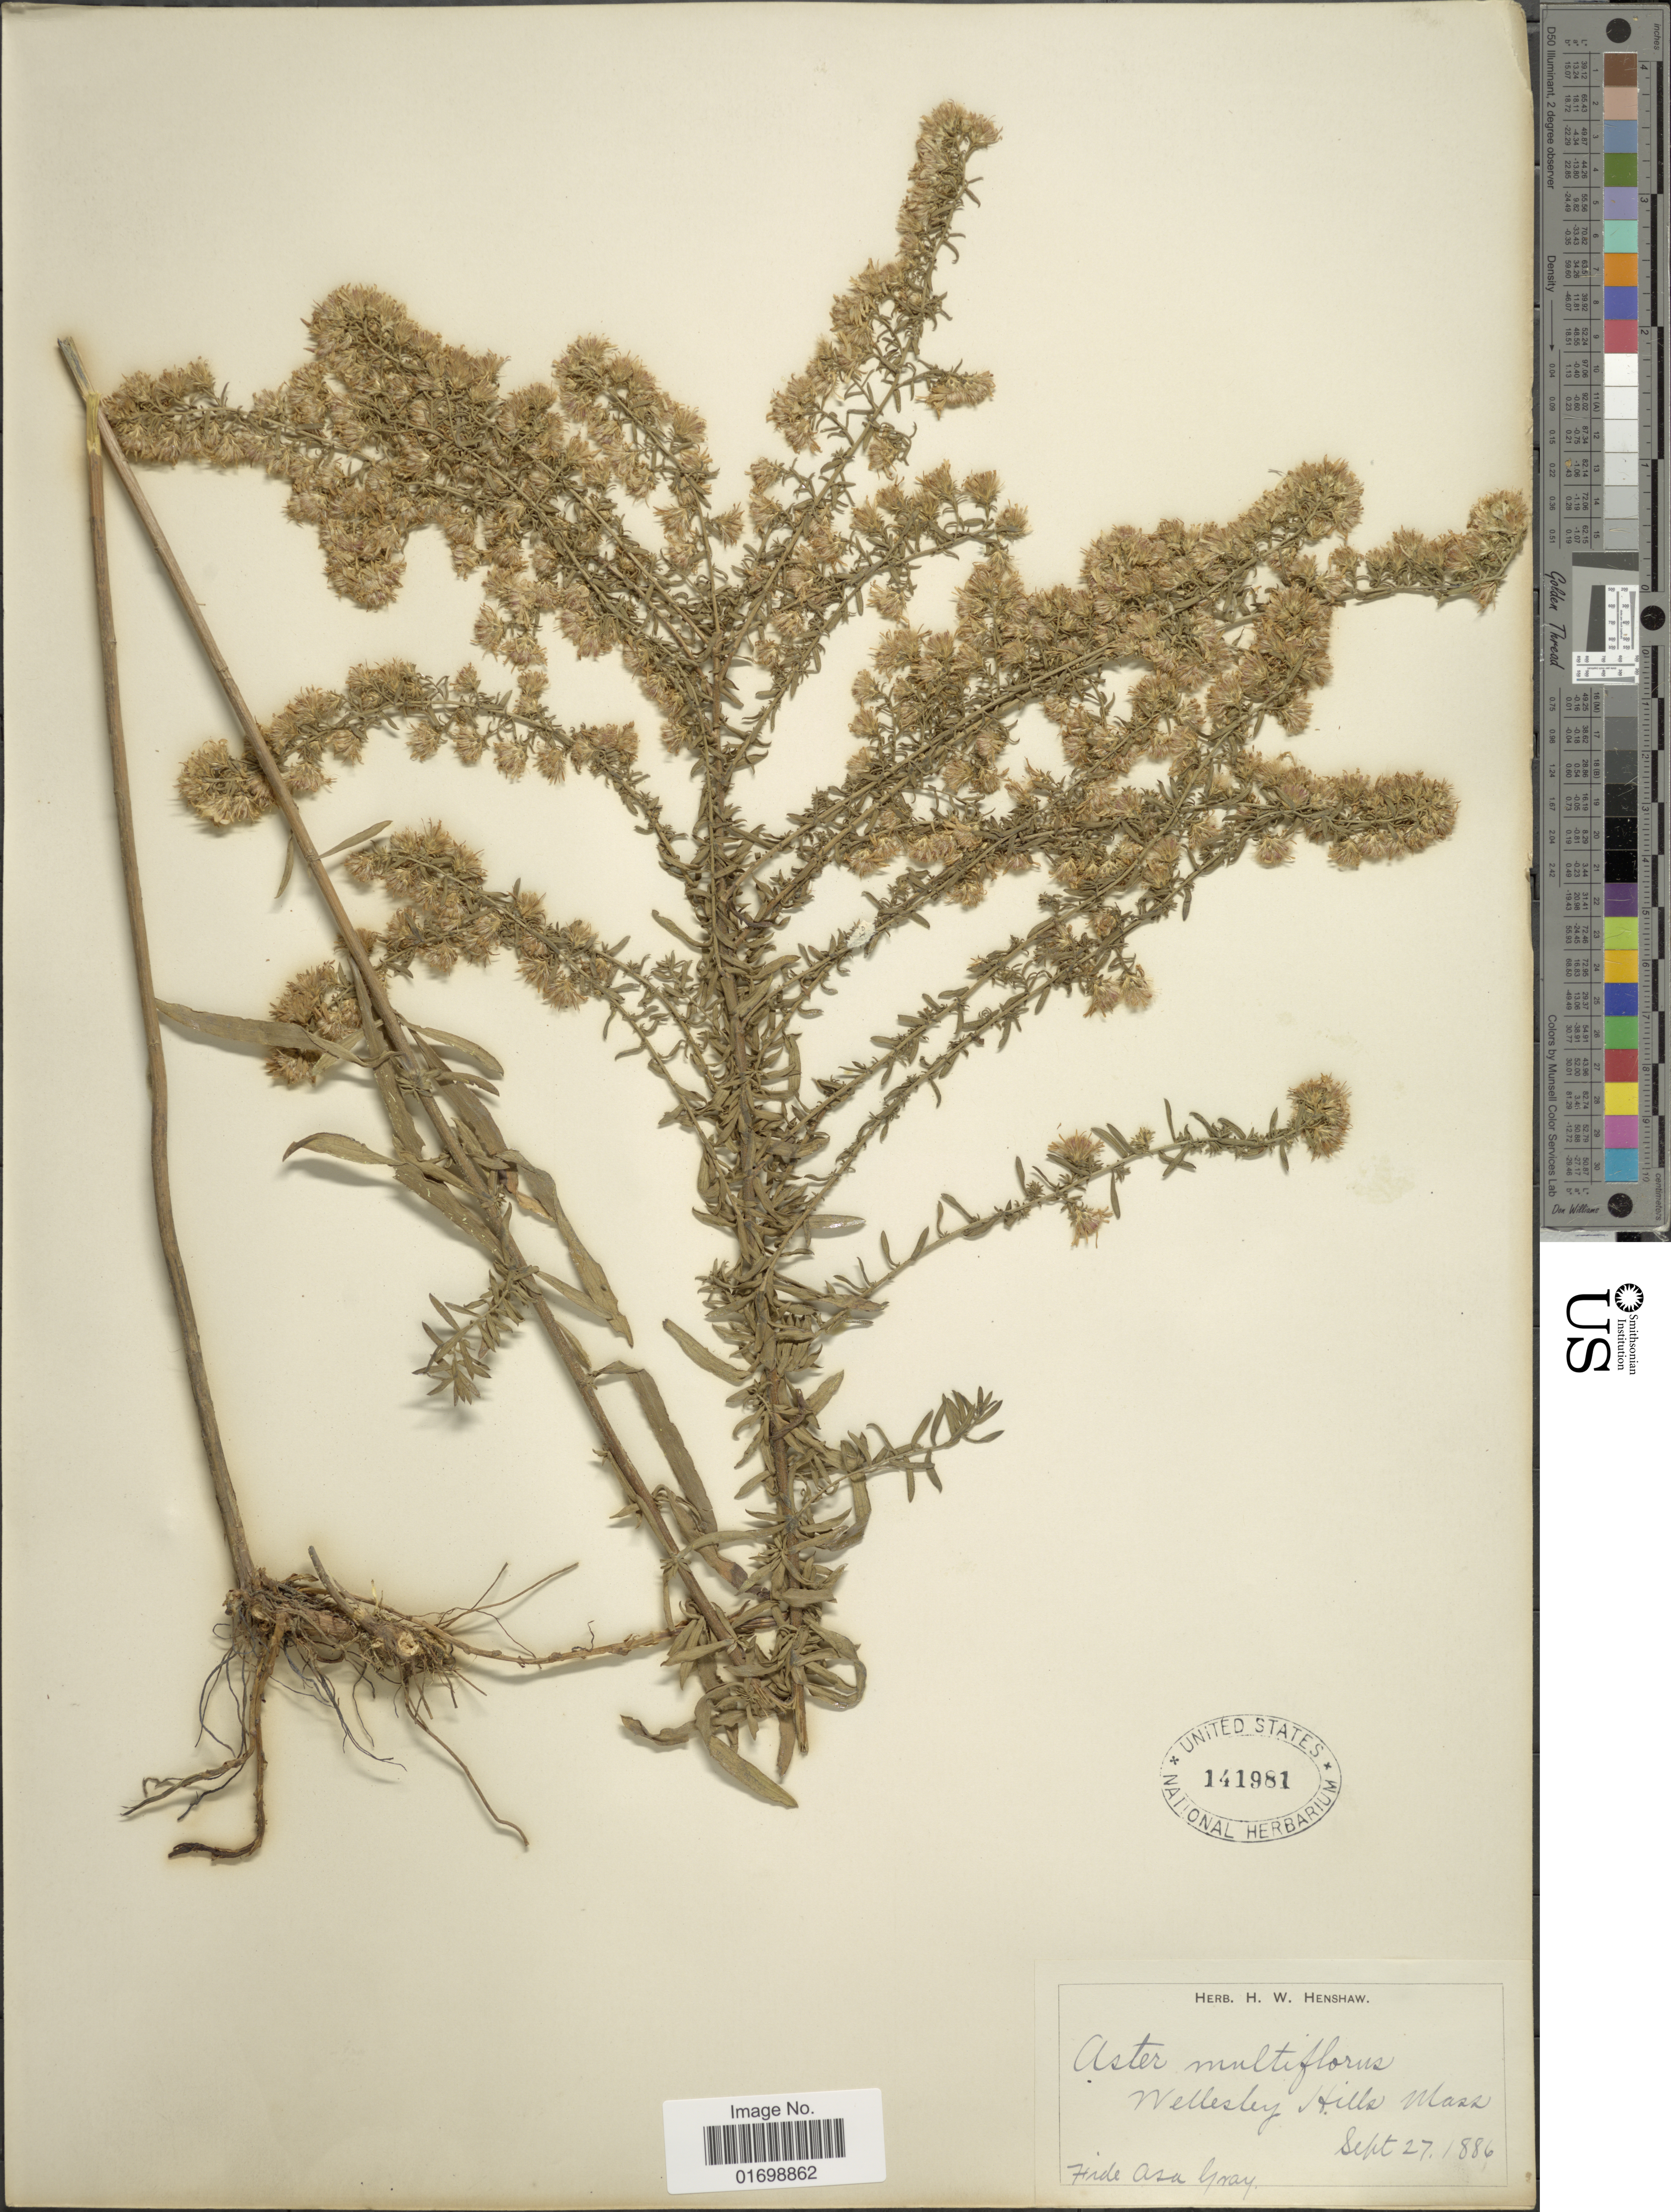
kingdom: Plantae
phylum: Tracheophyta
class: Magnoliopsida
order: Asterales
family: Asteraceae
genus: Symphyotrichum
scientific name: Symphyotrichum ericoides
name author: (L.) G.L. Nesom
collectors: H. Henshaw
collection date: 1886-09-27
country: United States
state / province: Massachusetts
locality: Wellesley Hills.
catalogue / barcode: US 141981